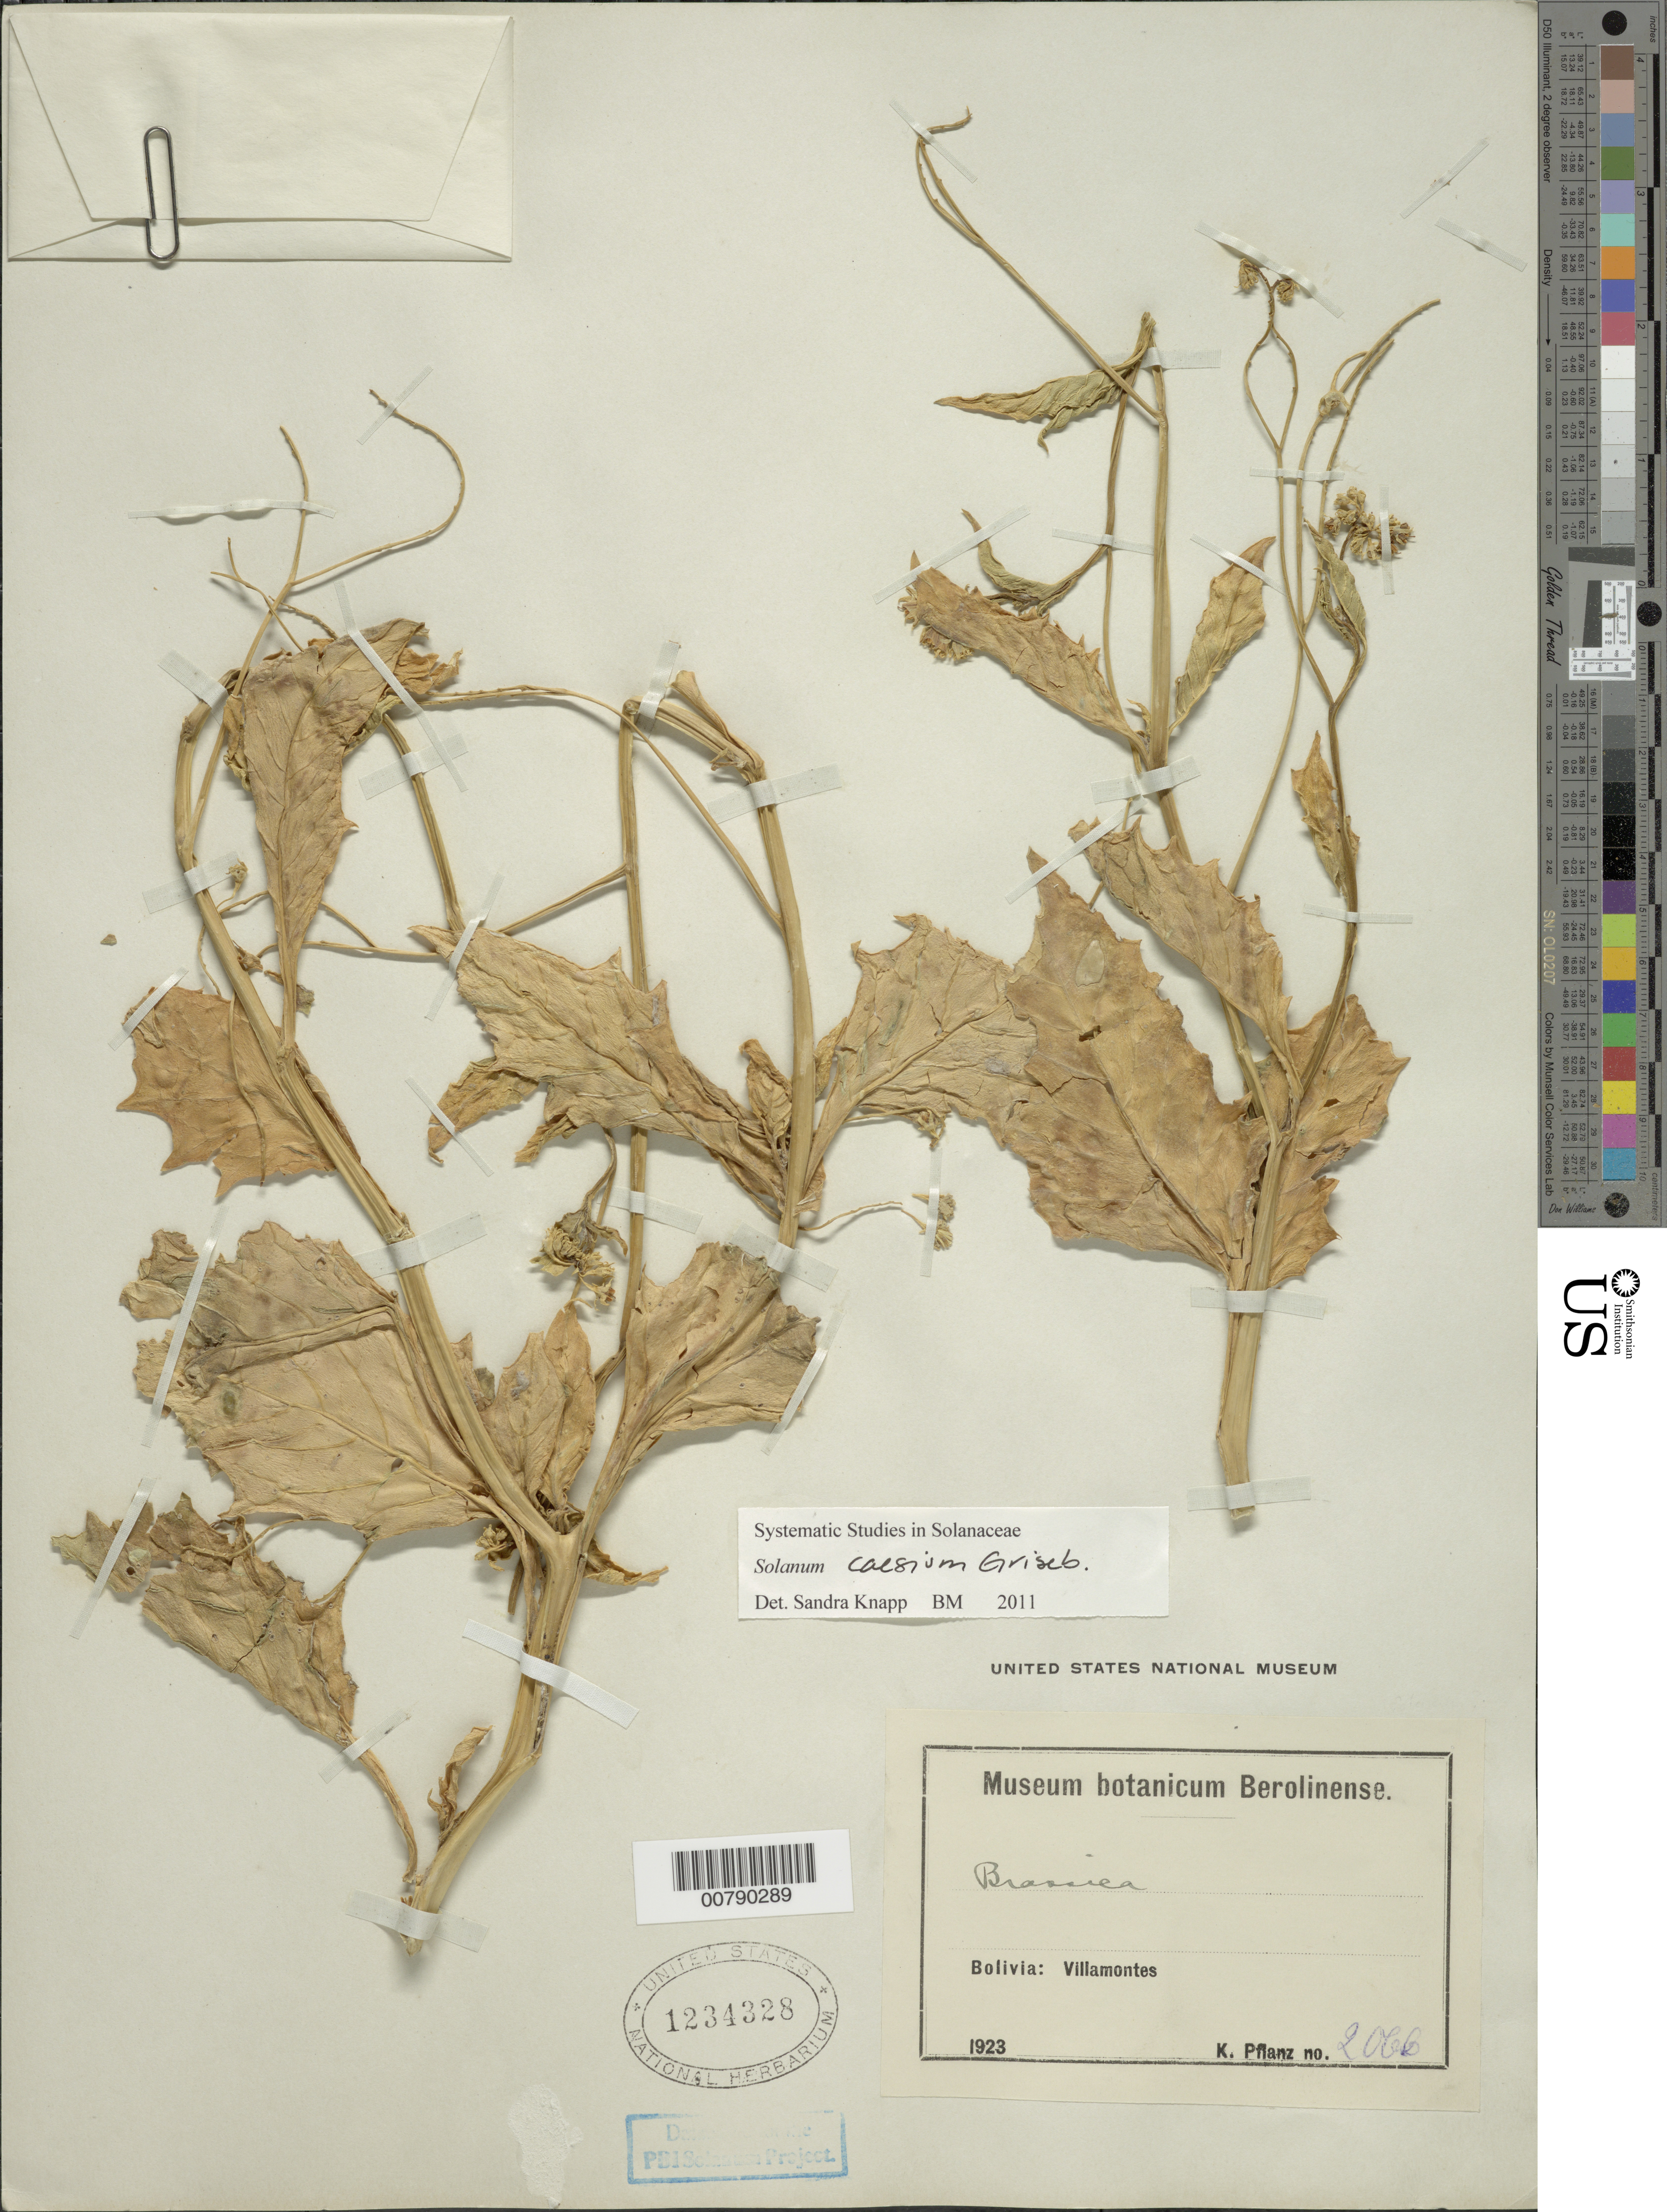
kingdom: Plantae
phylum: Tracheophyta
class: Magnoliopsida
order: Solanales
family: Solanaceae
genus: Solanum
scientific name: Solanum caesium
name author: Griseb.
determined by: Knapp, S. D.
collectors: K. Pflanz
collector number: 2066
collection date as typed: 1923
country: Bolivia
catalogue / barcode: US 1234328